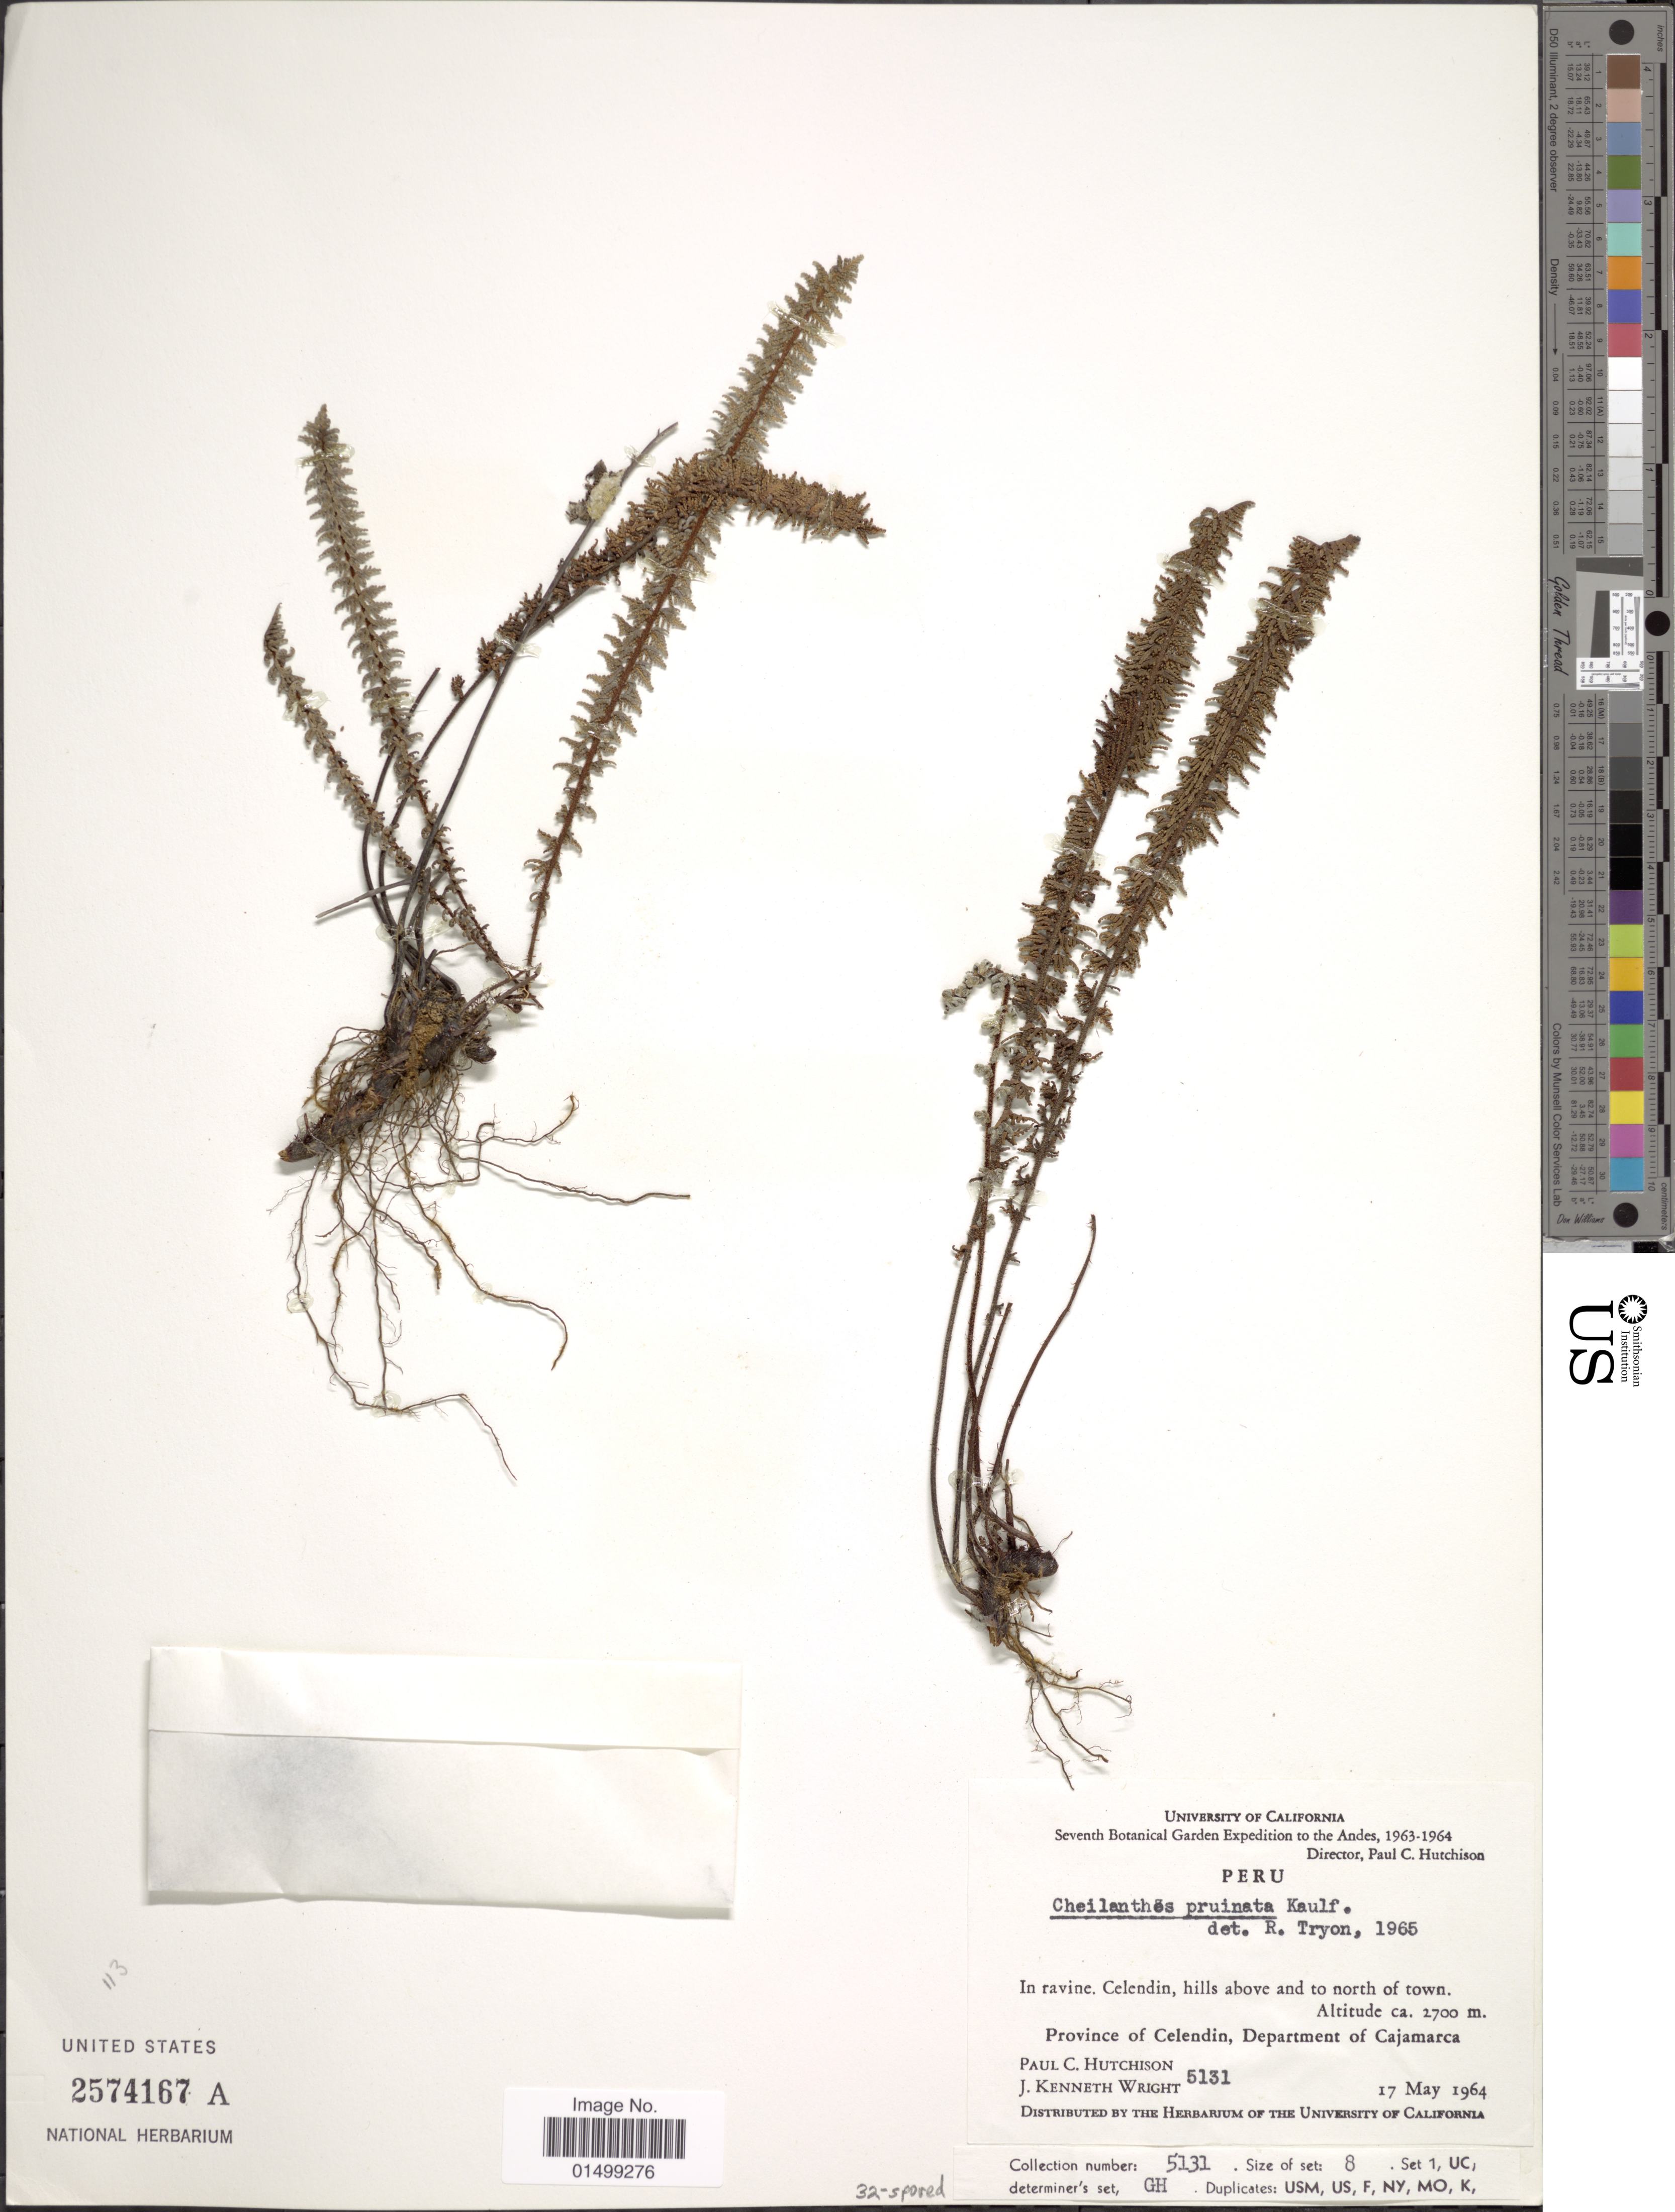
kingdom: Plantae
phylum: Tracheophyta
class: Polypodiopsida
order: Polypodiales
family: Pteridaceae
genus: Cheilanthes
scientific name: Cheilanthes pruinata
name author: Kaulf.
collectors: P. C. Hutchison & J. K. Wright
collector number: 5131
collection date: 1964-05-17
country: Peru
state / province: Cajamarca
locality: In ravine, Celendin, hills above and to north of town, Province of Celendin.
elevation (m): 2700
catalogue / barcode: US 2574167A